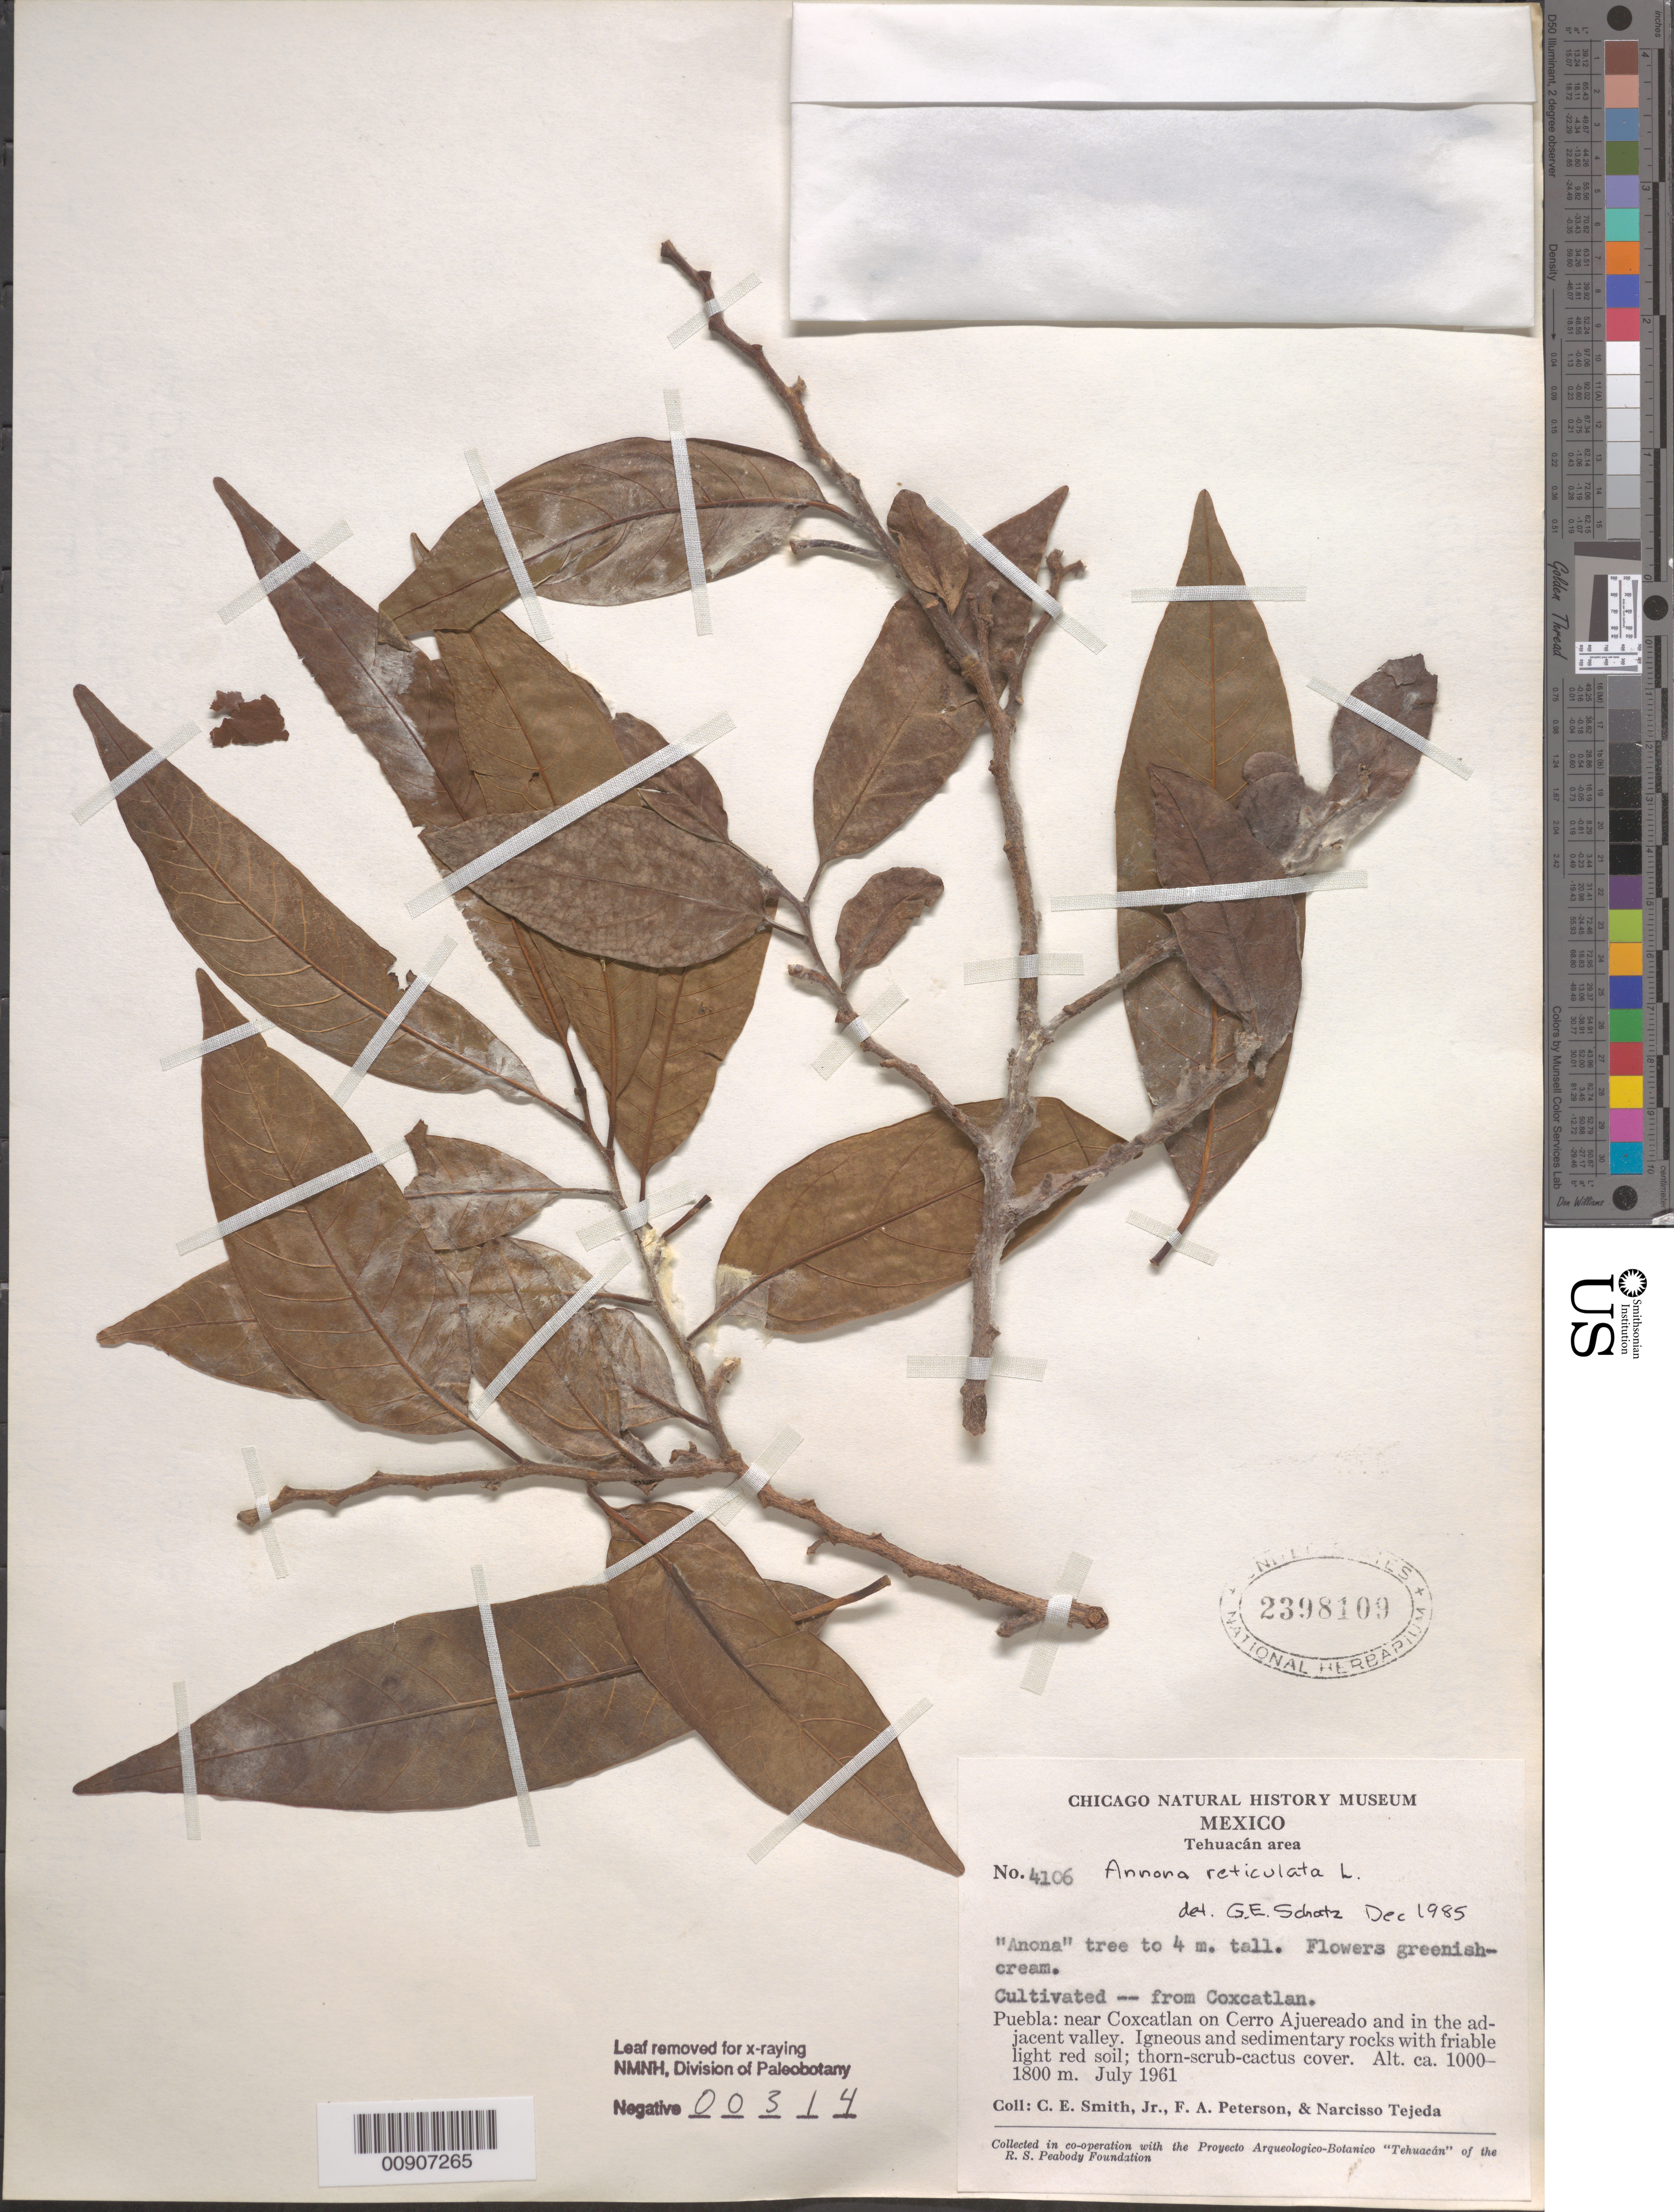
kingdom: Plantae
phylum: Tracheophyta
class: Magnoliopsida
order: Magnoliales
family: Annonaceae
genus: Annona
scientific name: Annona reticulata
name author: L.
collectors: C. E. Smith Jr., F. A. Peterson & N. Tejeda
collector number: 4106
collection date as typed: Jul 1961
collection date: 1961-07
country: Mexico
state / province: Puebla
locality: Puebla: Coxcatlan.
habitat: Igneous and sedimentary rocks with friable light red soil; thorn-scrub-cactus cover.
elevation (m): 1800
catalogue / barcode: US 2398109